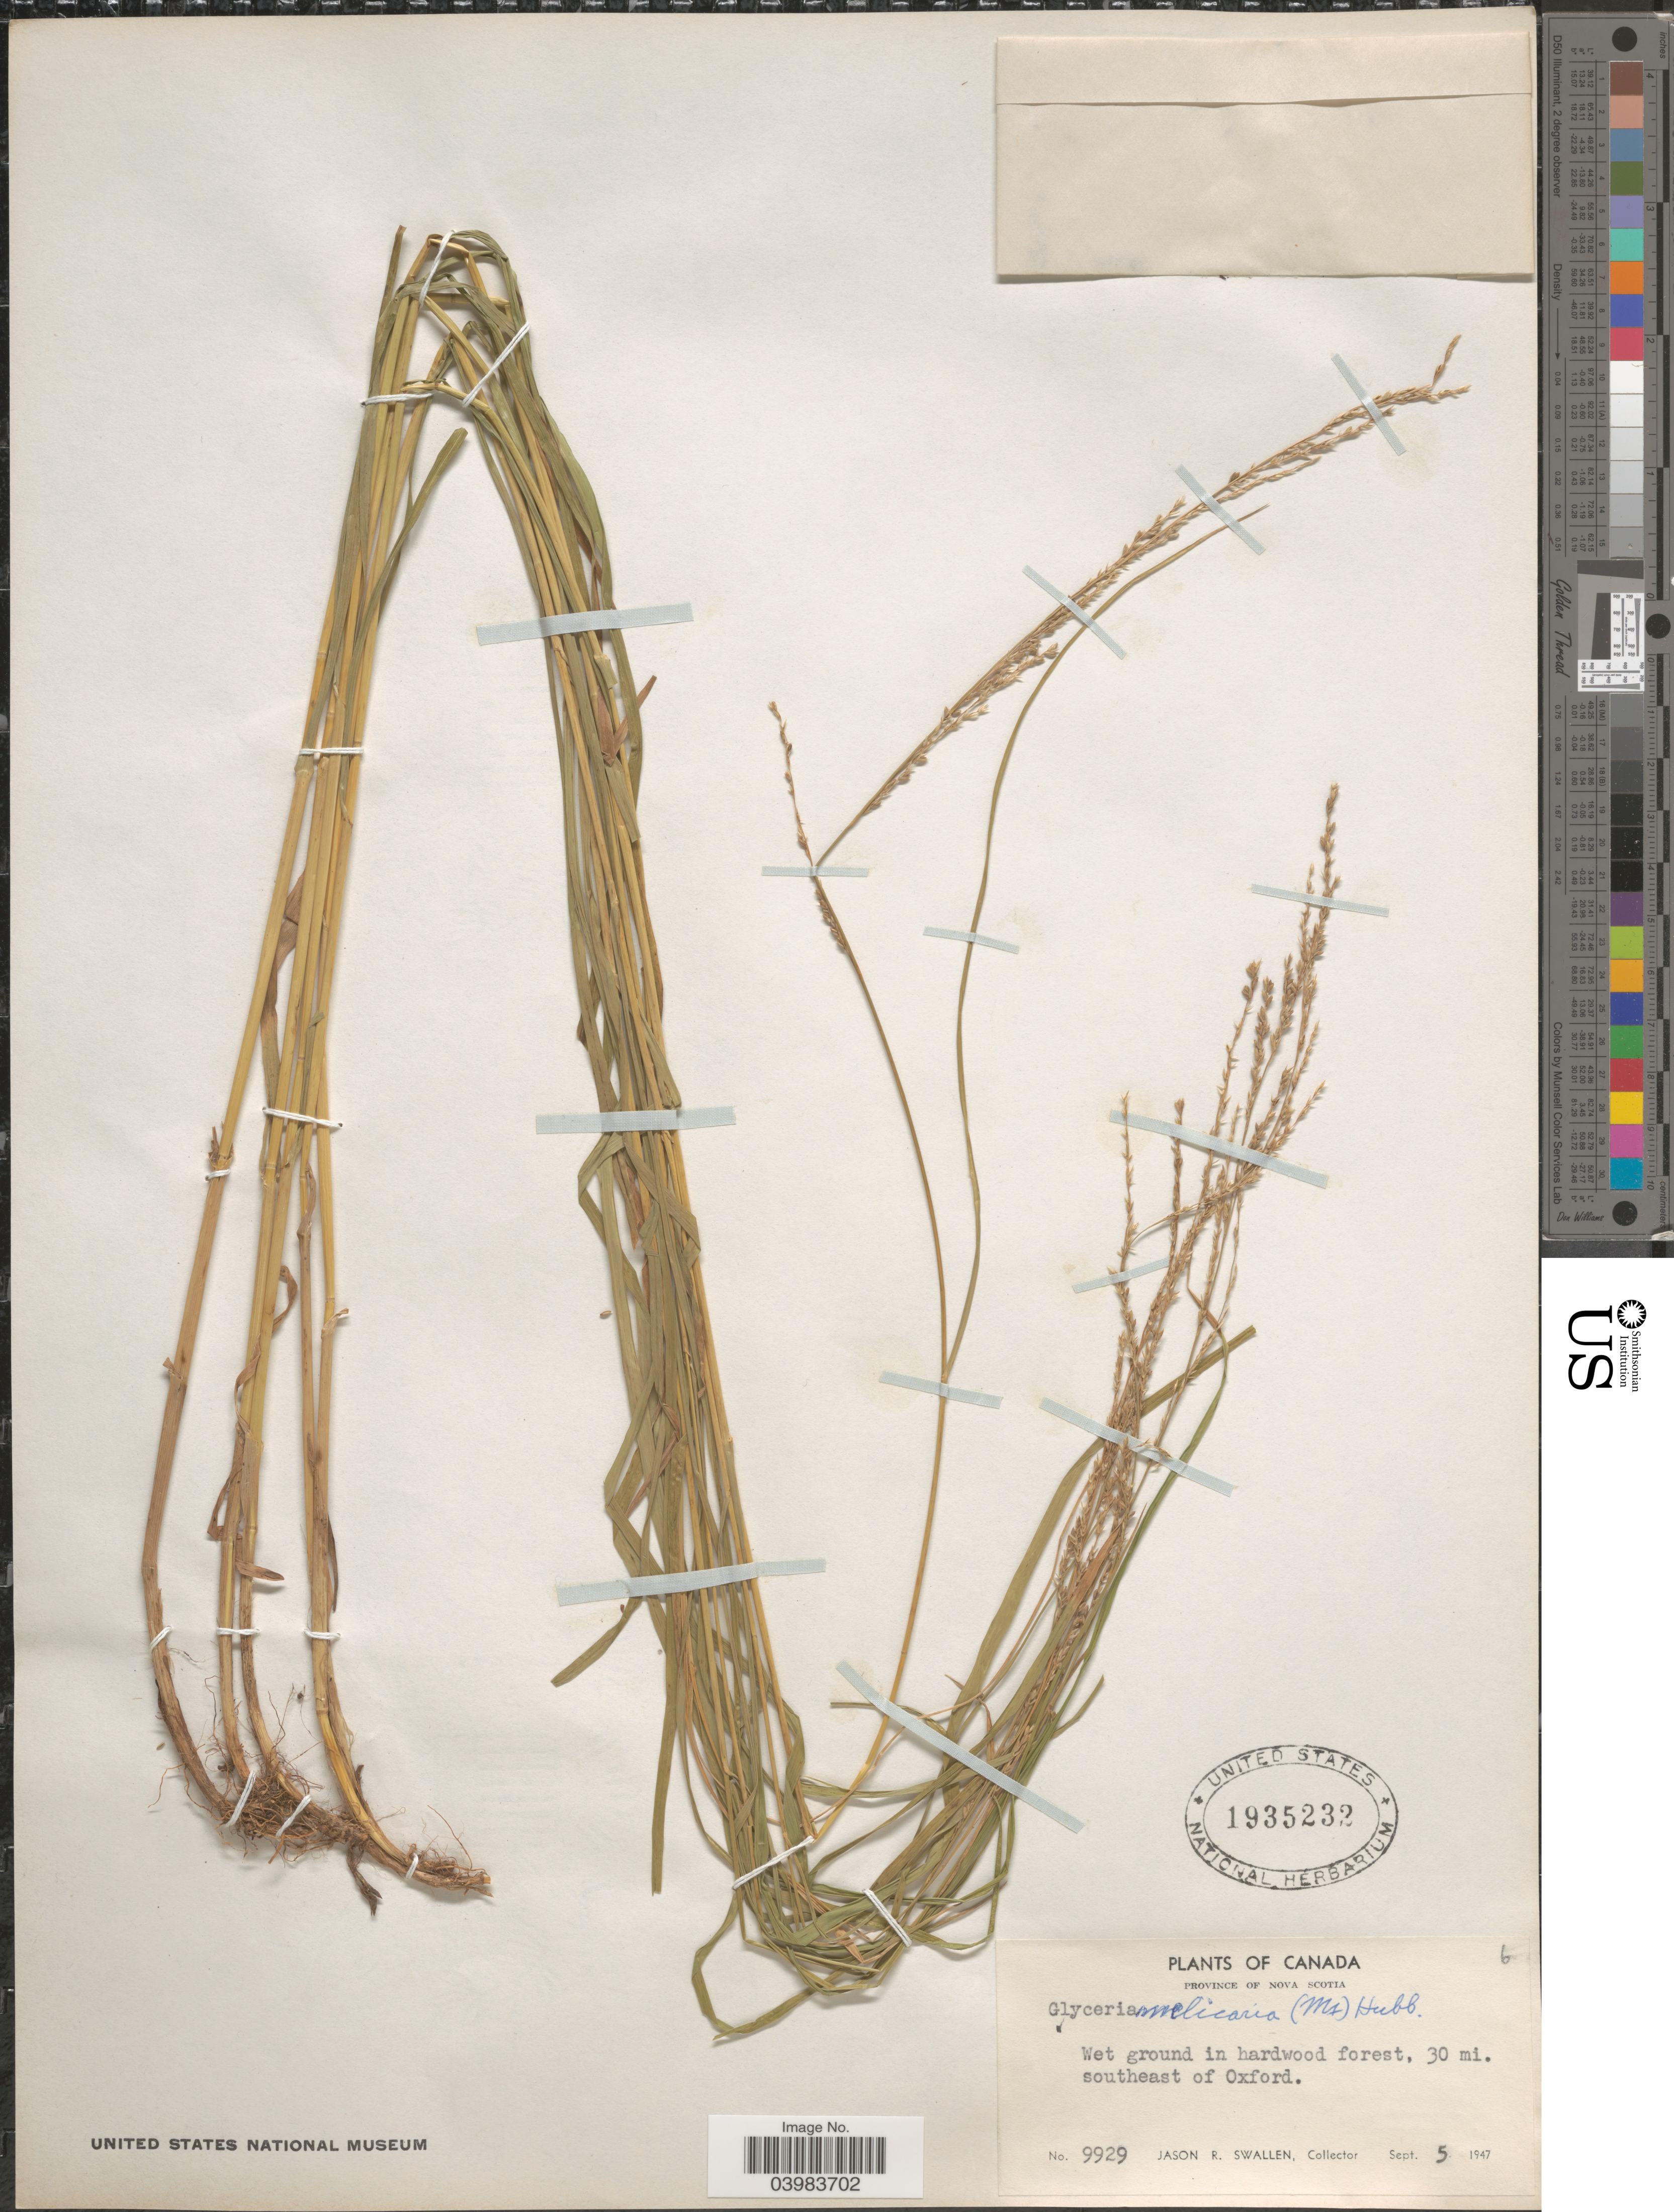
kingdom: Plantae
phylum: Tracheophyta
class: Liliopsida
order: Poales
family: Poaceae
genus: Glyceria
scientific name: Glyceria melicaria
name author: (Michx.) F.T. Hubb.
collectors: J. R. Swallen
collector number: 9929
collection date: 1947-09-05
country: Canada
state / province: Nova Scotia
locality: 30 mi. southeast of Oxford.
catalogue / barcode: US 1935232